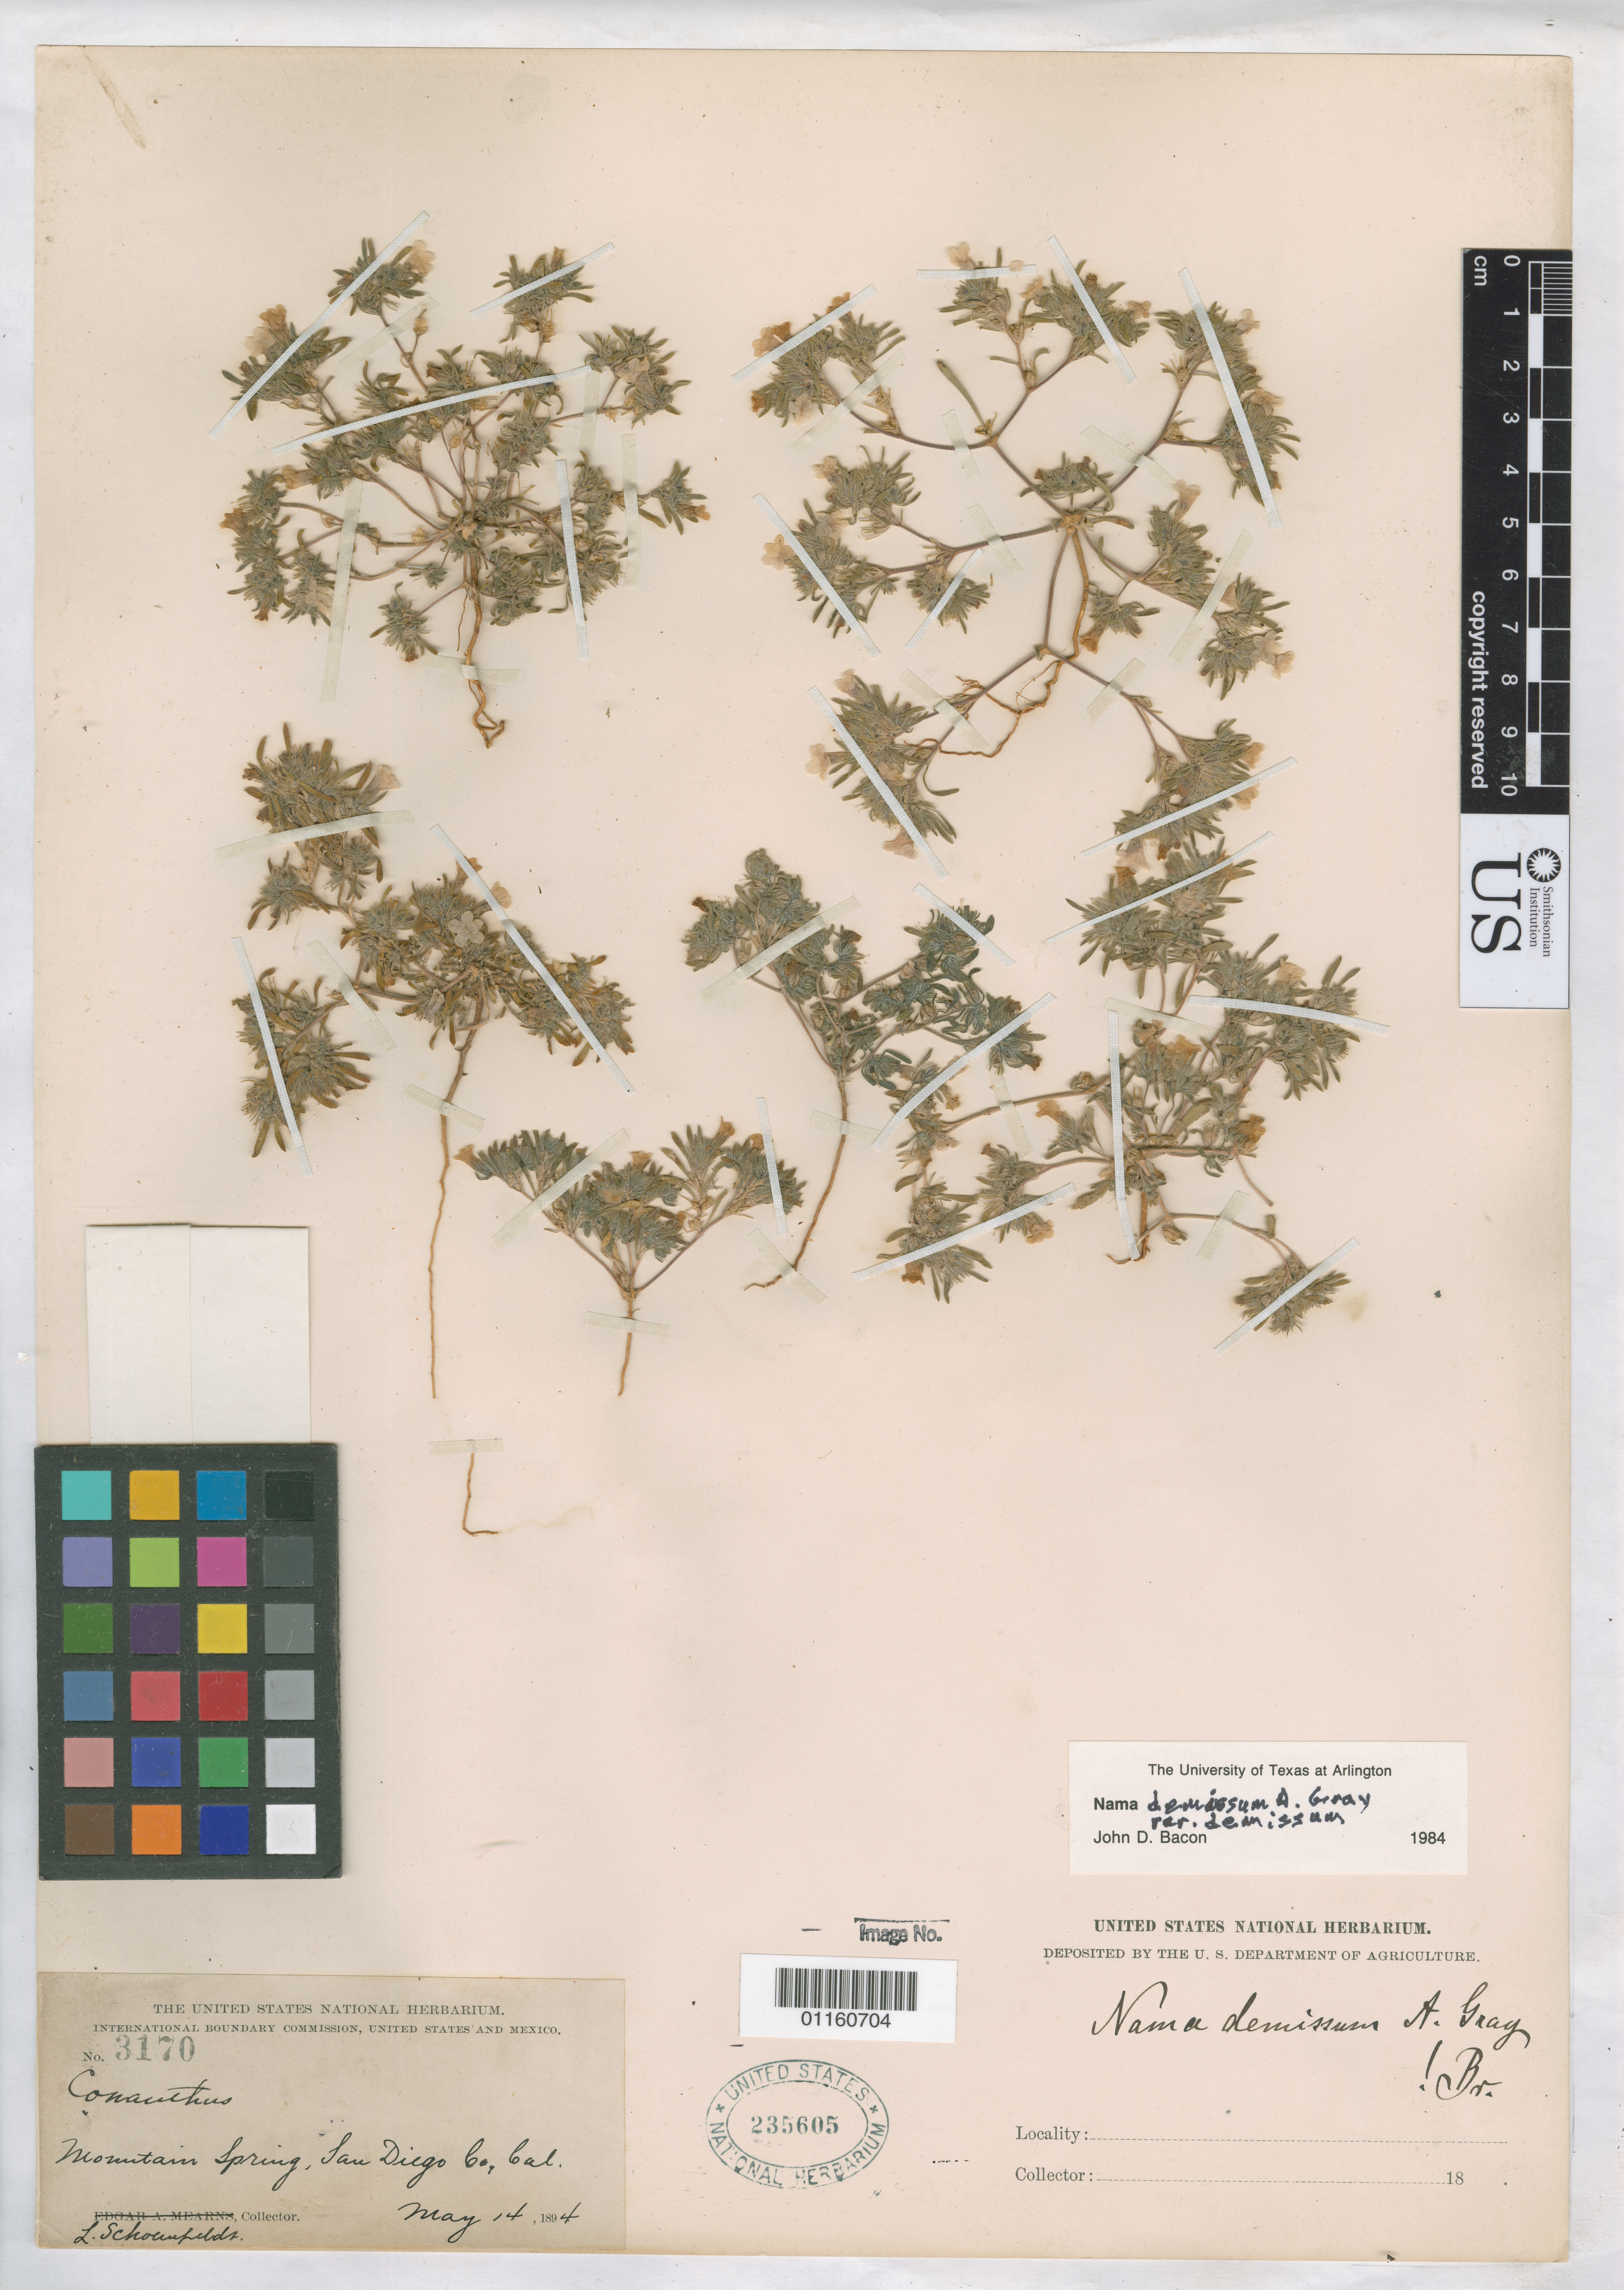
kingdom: Plantae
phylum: Tracheophyta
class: Magnoliopsida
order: Boraginales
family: Namaceae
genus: Nama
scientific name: Nama demissum var. demissum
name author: A. Gray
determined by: Bacon, J. D.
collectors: L. Schounfeldt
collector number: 3170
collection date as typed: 14 May 1894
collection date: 1894-05-14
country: United States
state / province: California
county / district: San Diego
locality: Mountain Spring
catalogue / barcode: US 235605